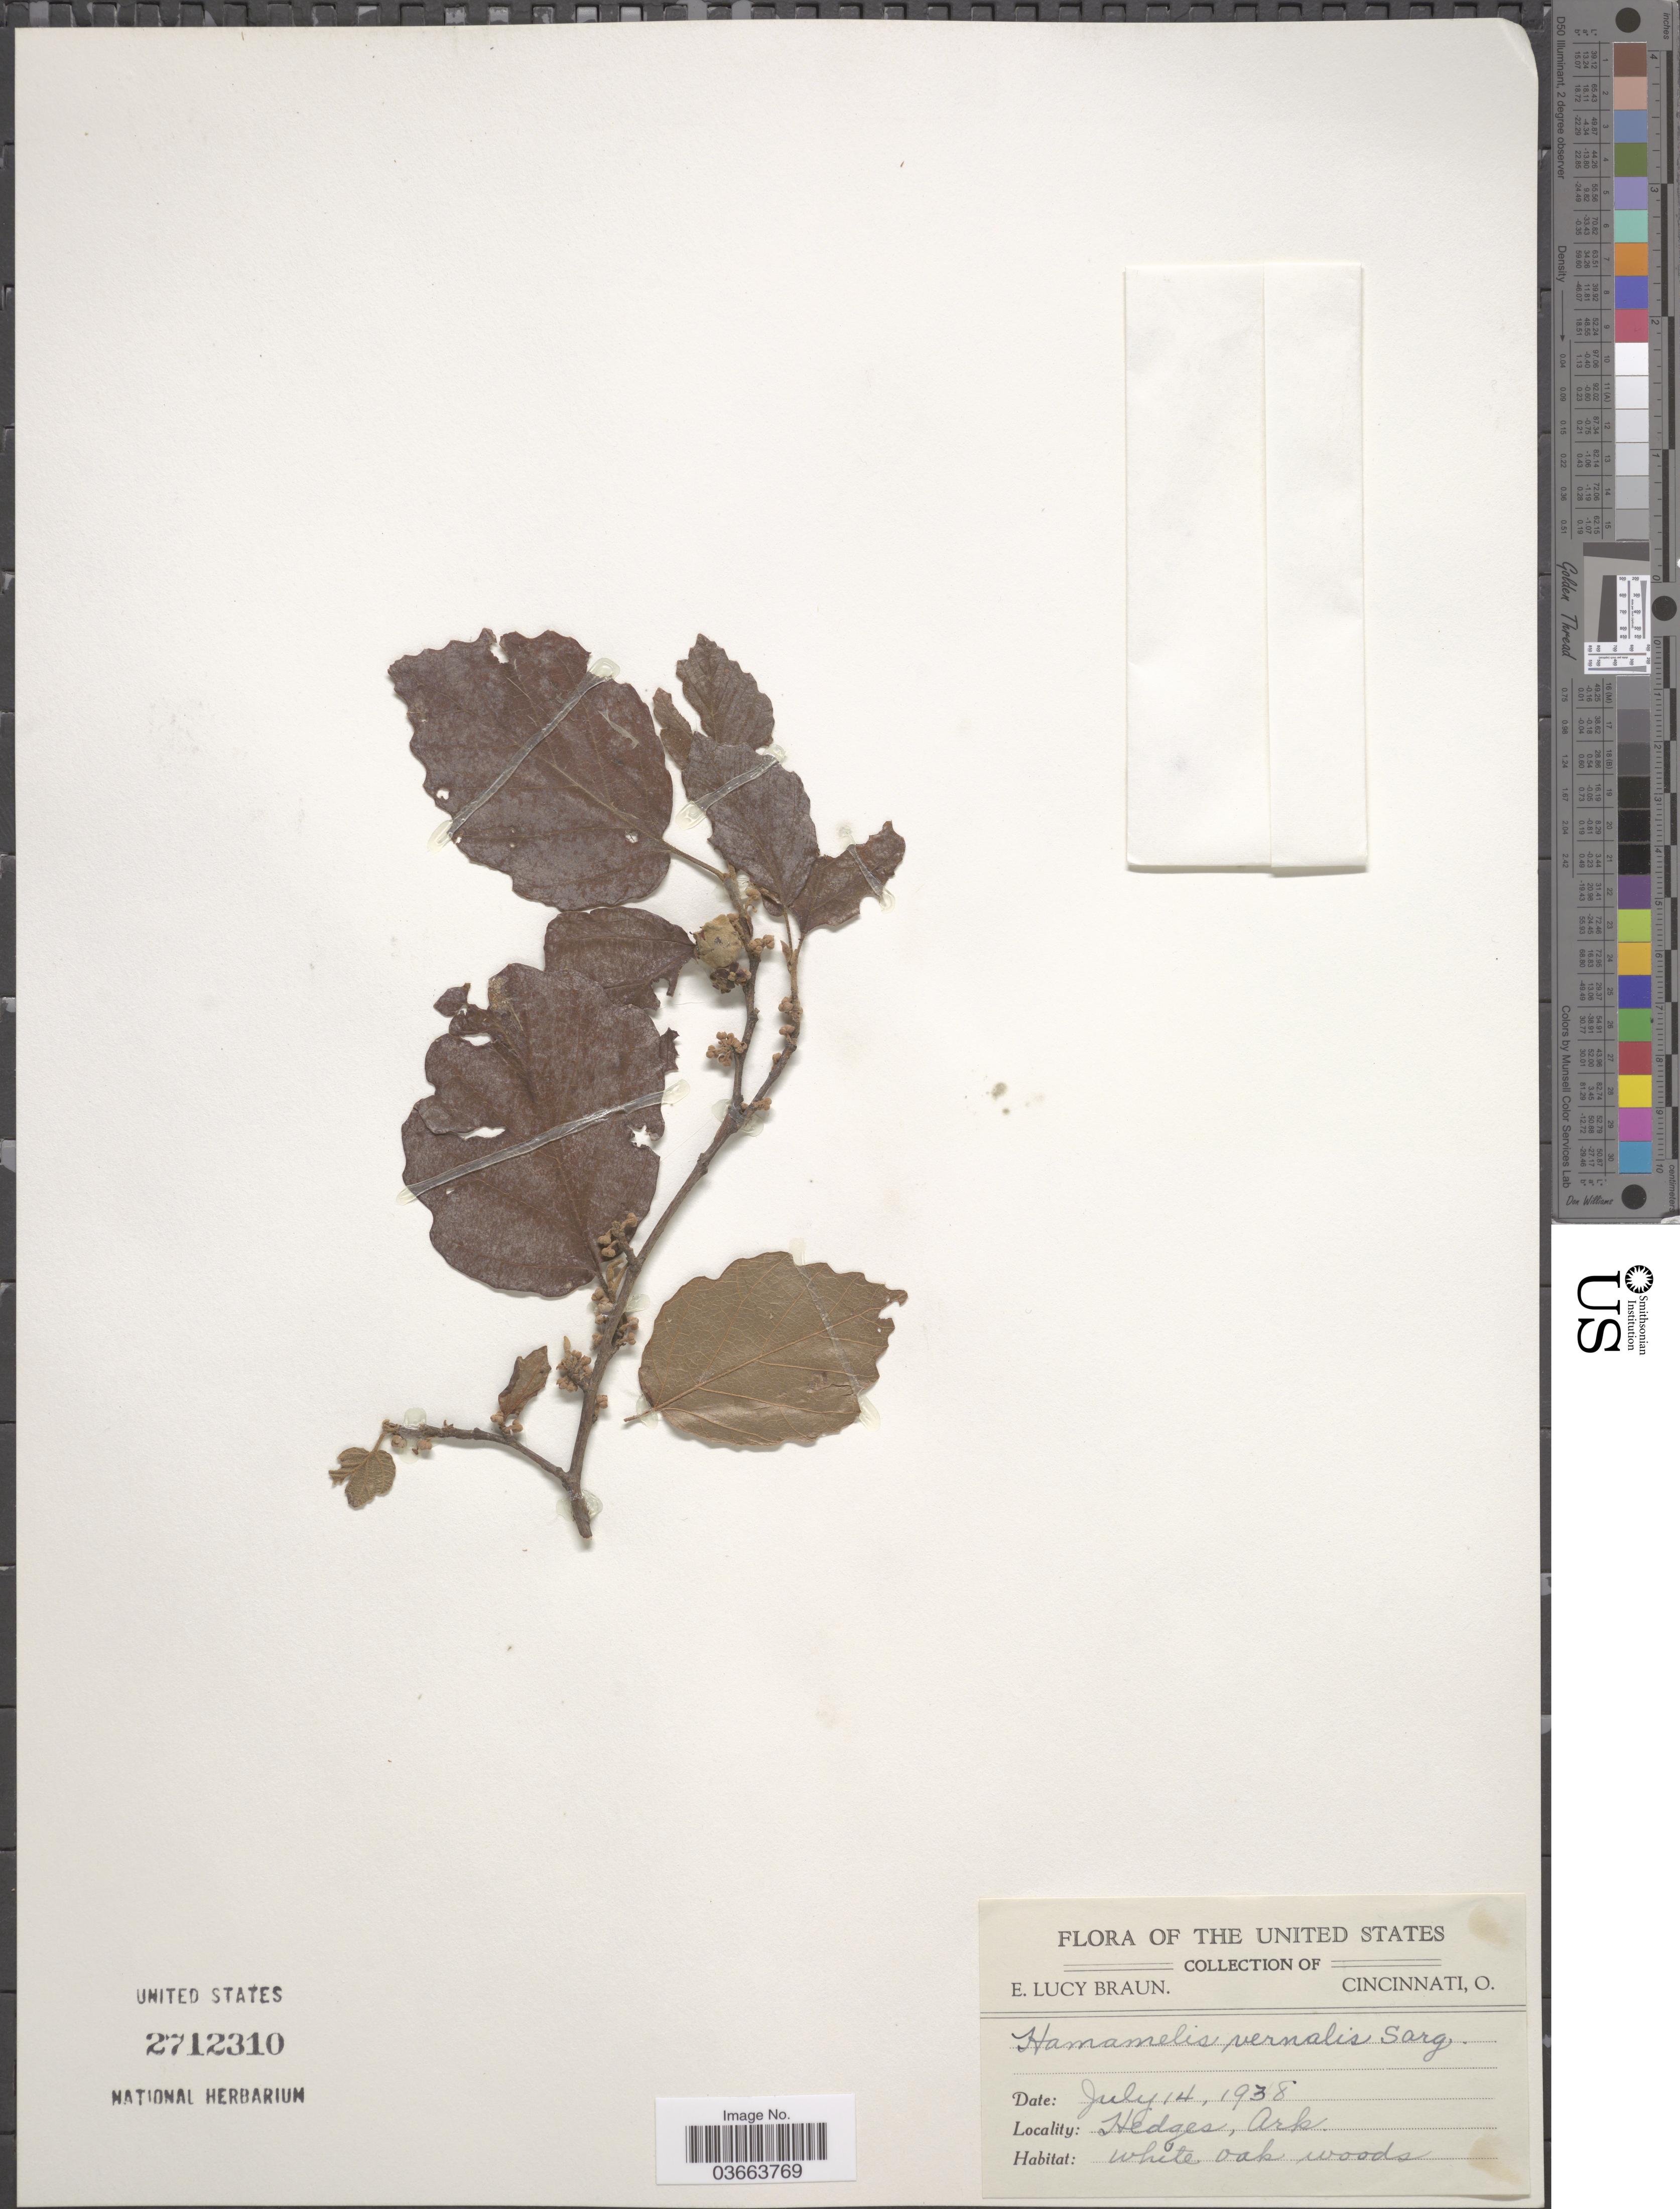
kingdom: Plantae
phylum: Tracheophyta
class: Magnoliopsida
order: Saxifragales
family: Hamamelidaceae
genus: Hamamelis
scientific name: Hamamelis virginiana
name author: L.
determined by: Strong, Mark T., (BOT), Smithsonian Institution - National Museum of Natural History (UNITED STATES)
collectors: E. L. Braun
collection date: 1938-07-14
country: United States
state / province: Arkansas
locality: Hedges. White oak woods.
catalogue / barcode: US 2712310